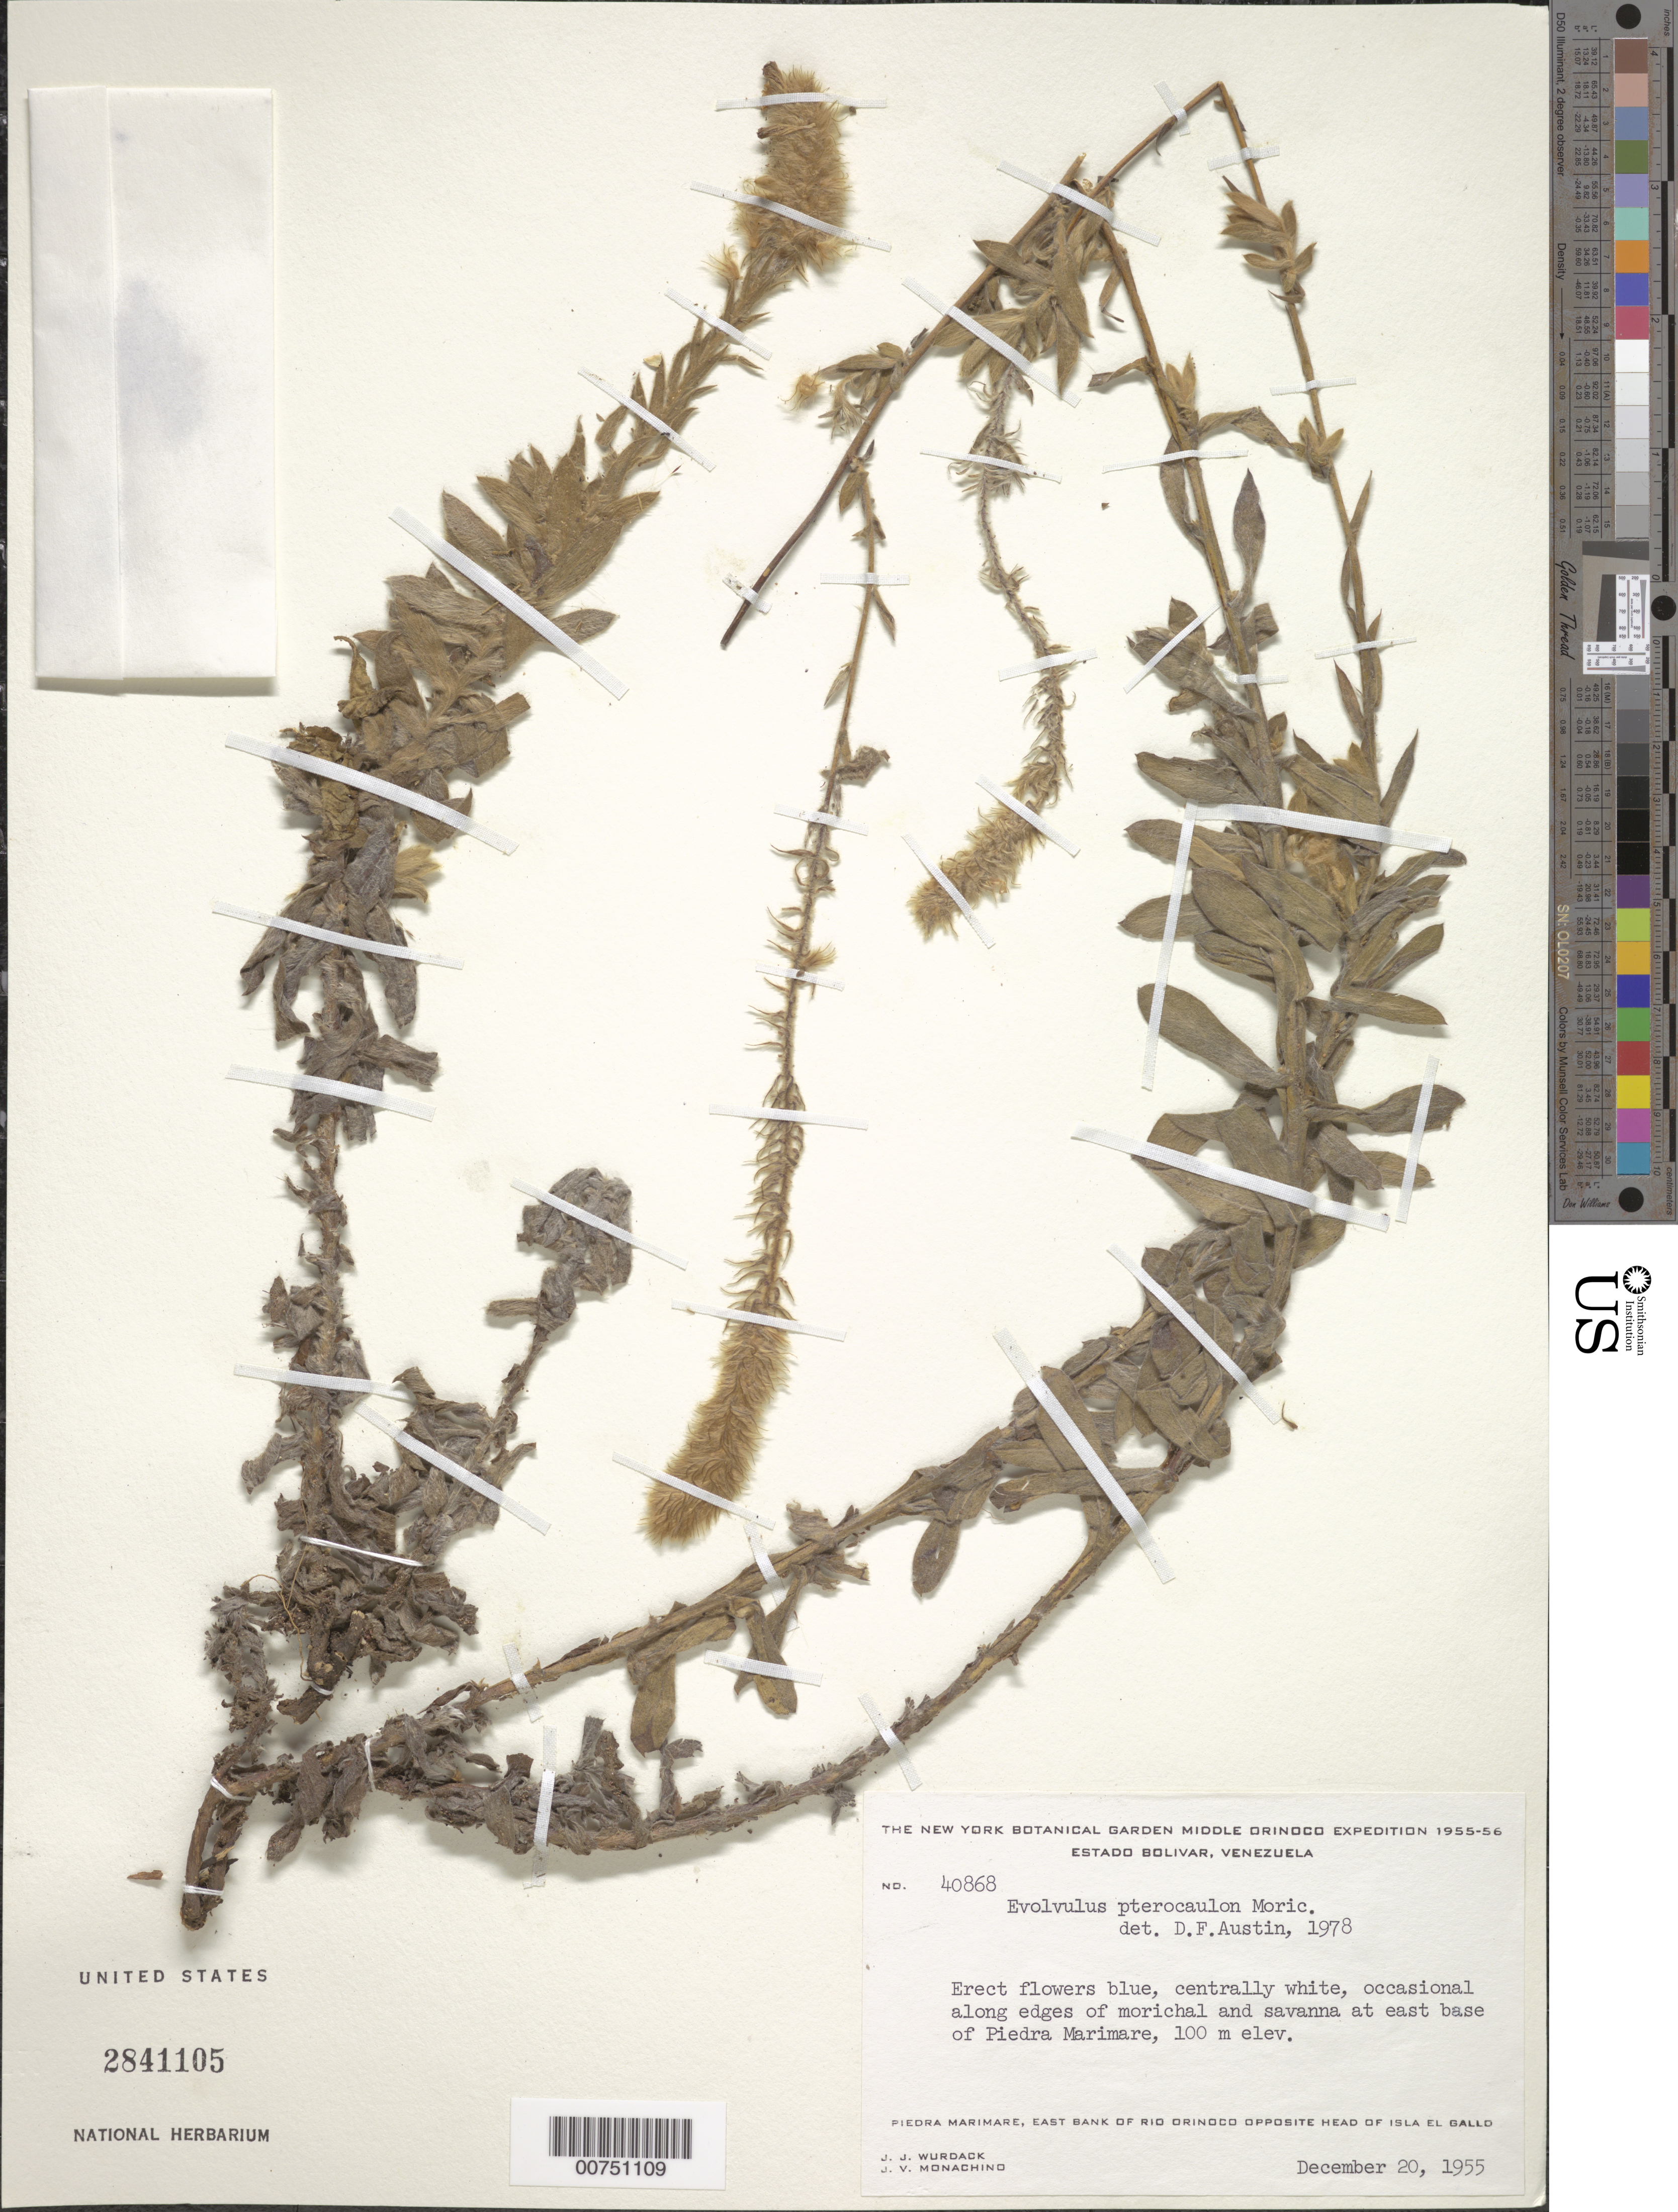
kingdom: Plantae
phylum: Tracheophyta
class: Magnoliopsida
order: Solanales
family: Convolvulaceae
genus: Evolvulus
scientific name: Evolvulus pterocaulon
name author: Moric.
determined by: Austin, D. F.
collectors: J. J. Wurdack & J. V. Monachino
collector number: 40868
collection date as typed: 20-Dec-55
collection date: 1955-12-20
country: Venezuela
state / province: Bolívar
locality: Piedra Marimare, E bank of Río Orinoco, opposite head of Isla El Gallo; east base of piedra, 2 km east of Río Orinoco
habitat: Edges of morichal and savanna, E. base of Piedra Marimare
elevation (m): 100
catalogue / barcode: US 2841105